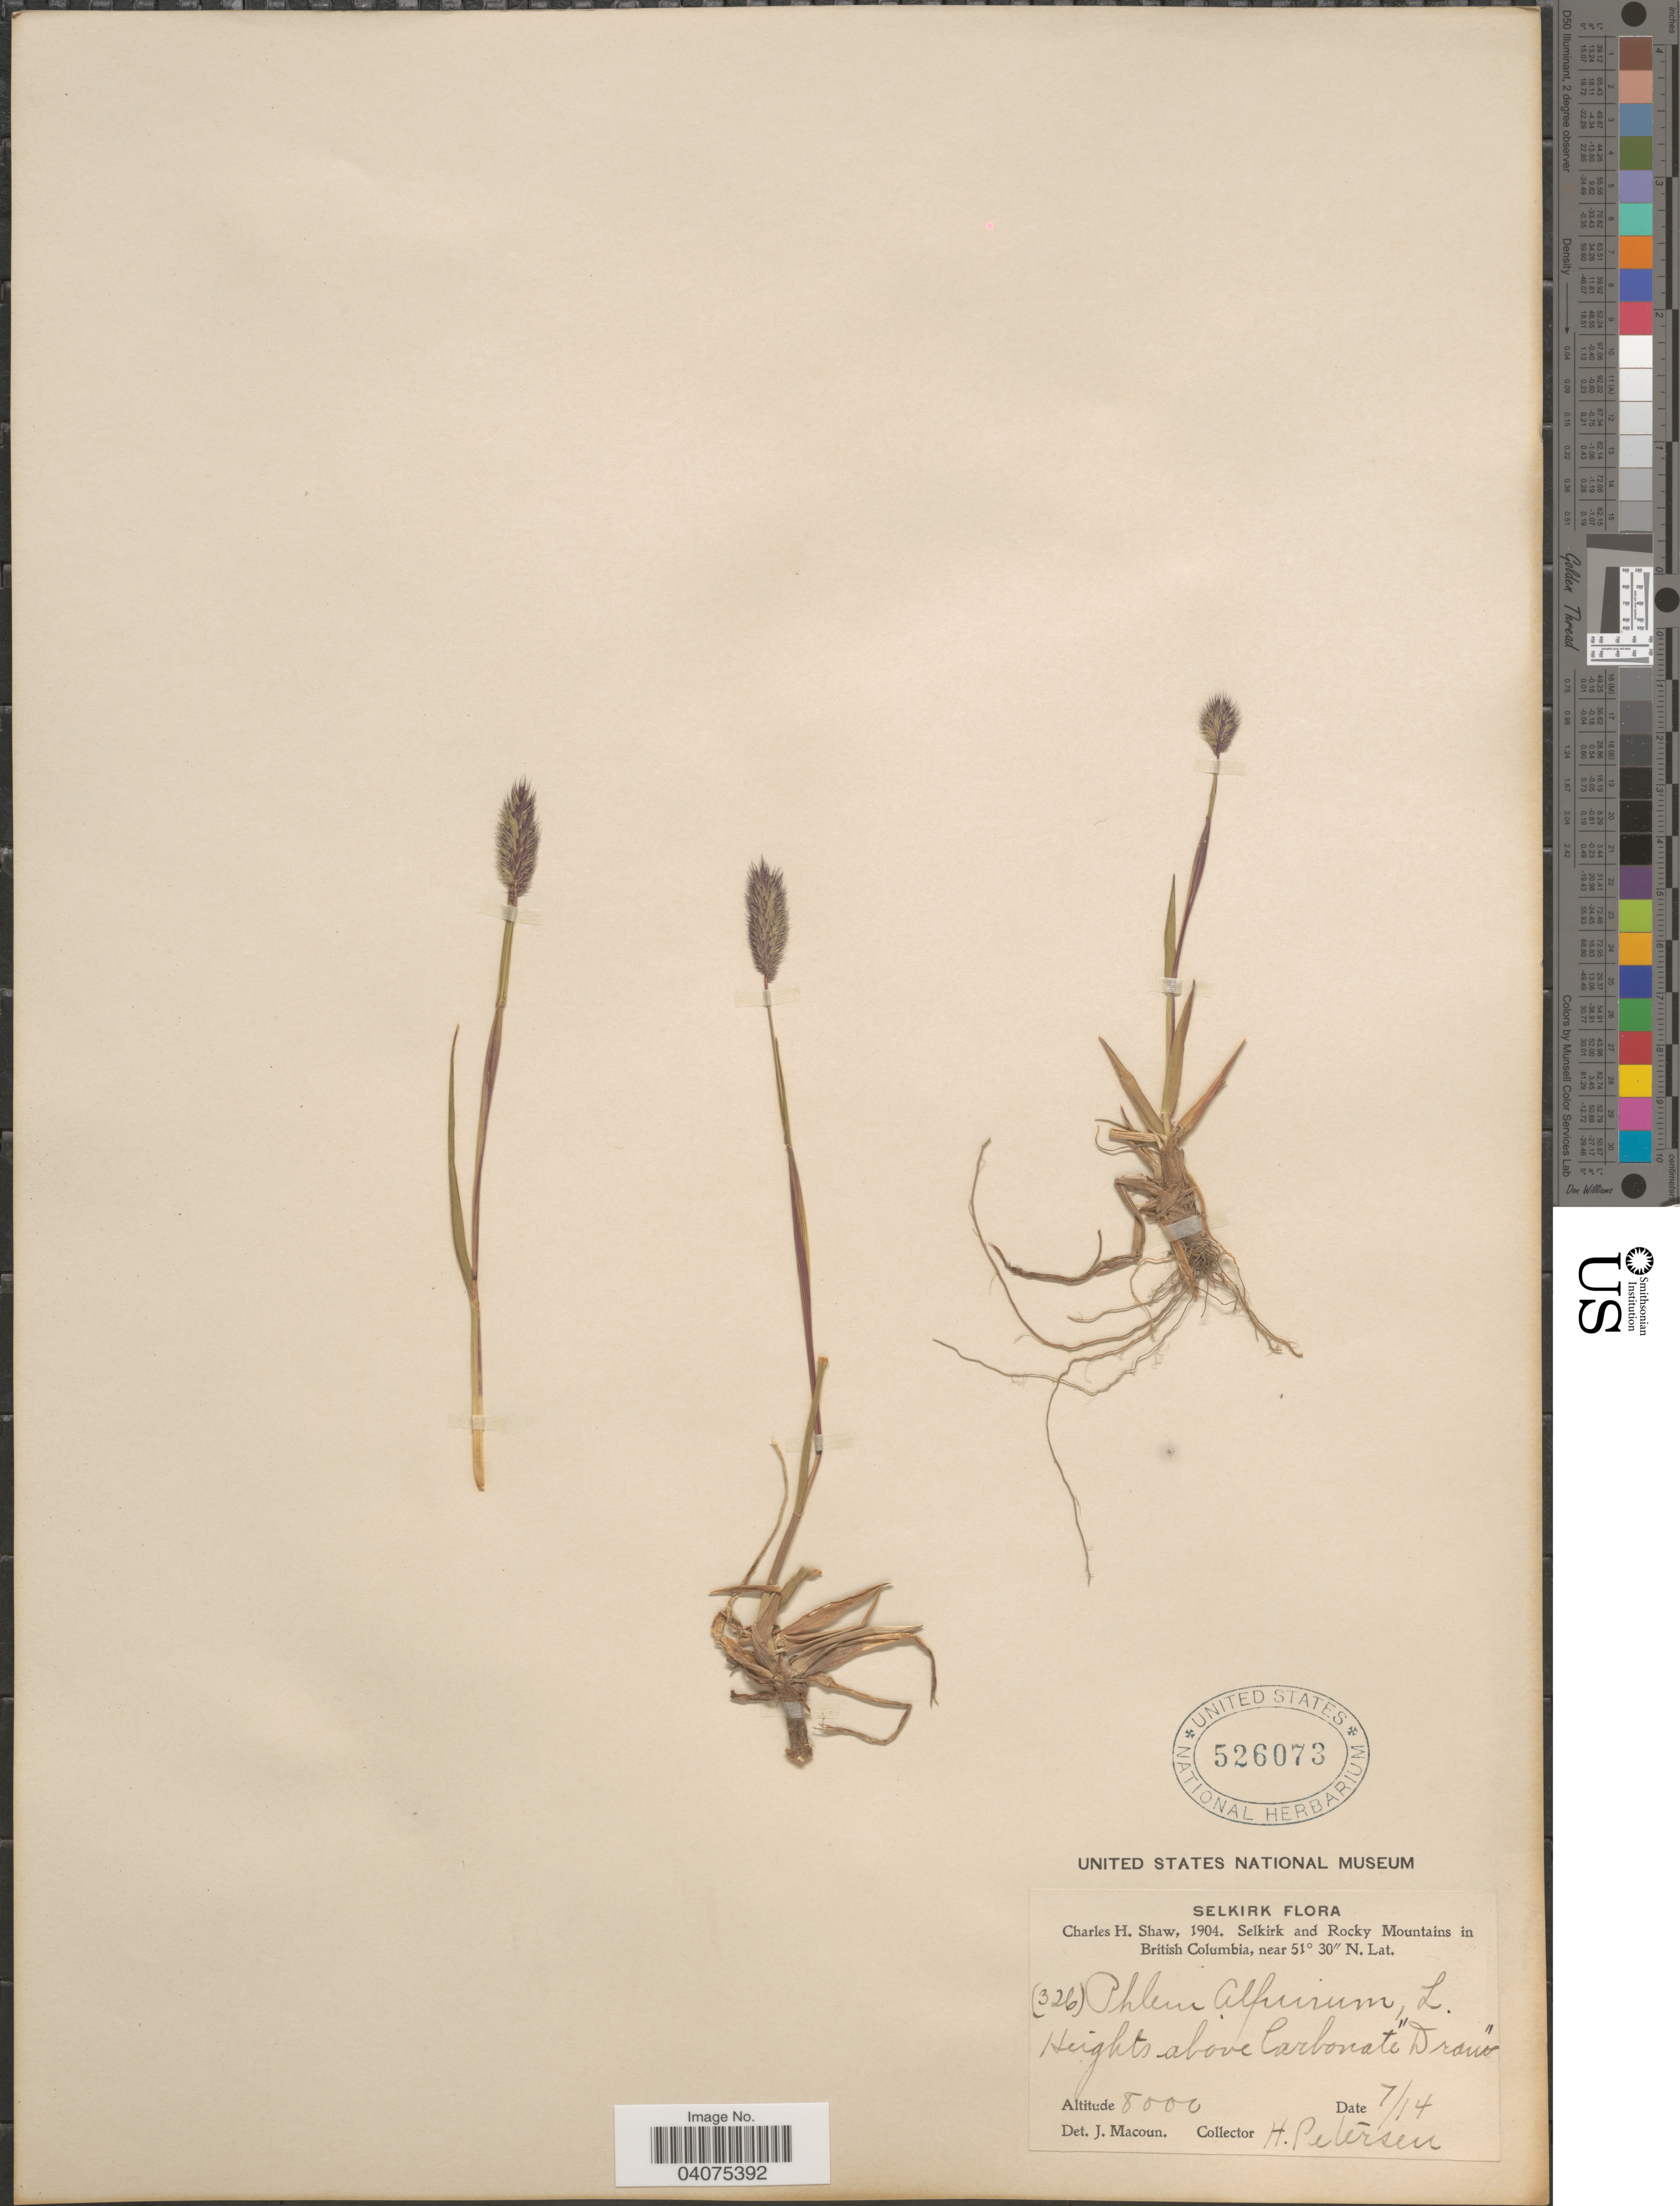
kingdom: Plantae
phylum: Tracheophyta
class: Liliopsida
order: Poales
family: Poaceae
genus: Phleum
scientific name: Phleum alpinum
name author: L.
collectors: H. Petersen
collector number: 326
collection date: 1904-07-14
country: Canada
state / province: British Columbia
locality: Selkirk. Selkirk and Rocky Mountains. Heights above Carbonate "Draw."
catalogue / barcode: US 526073